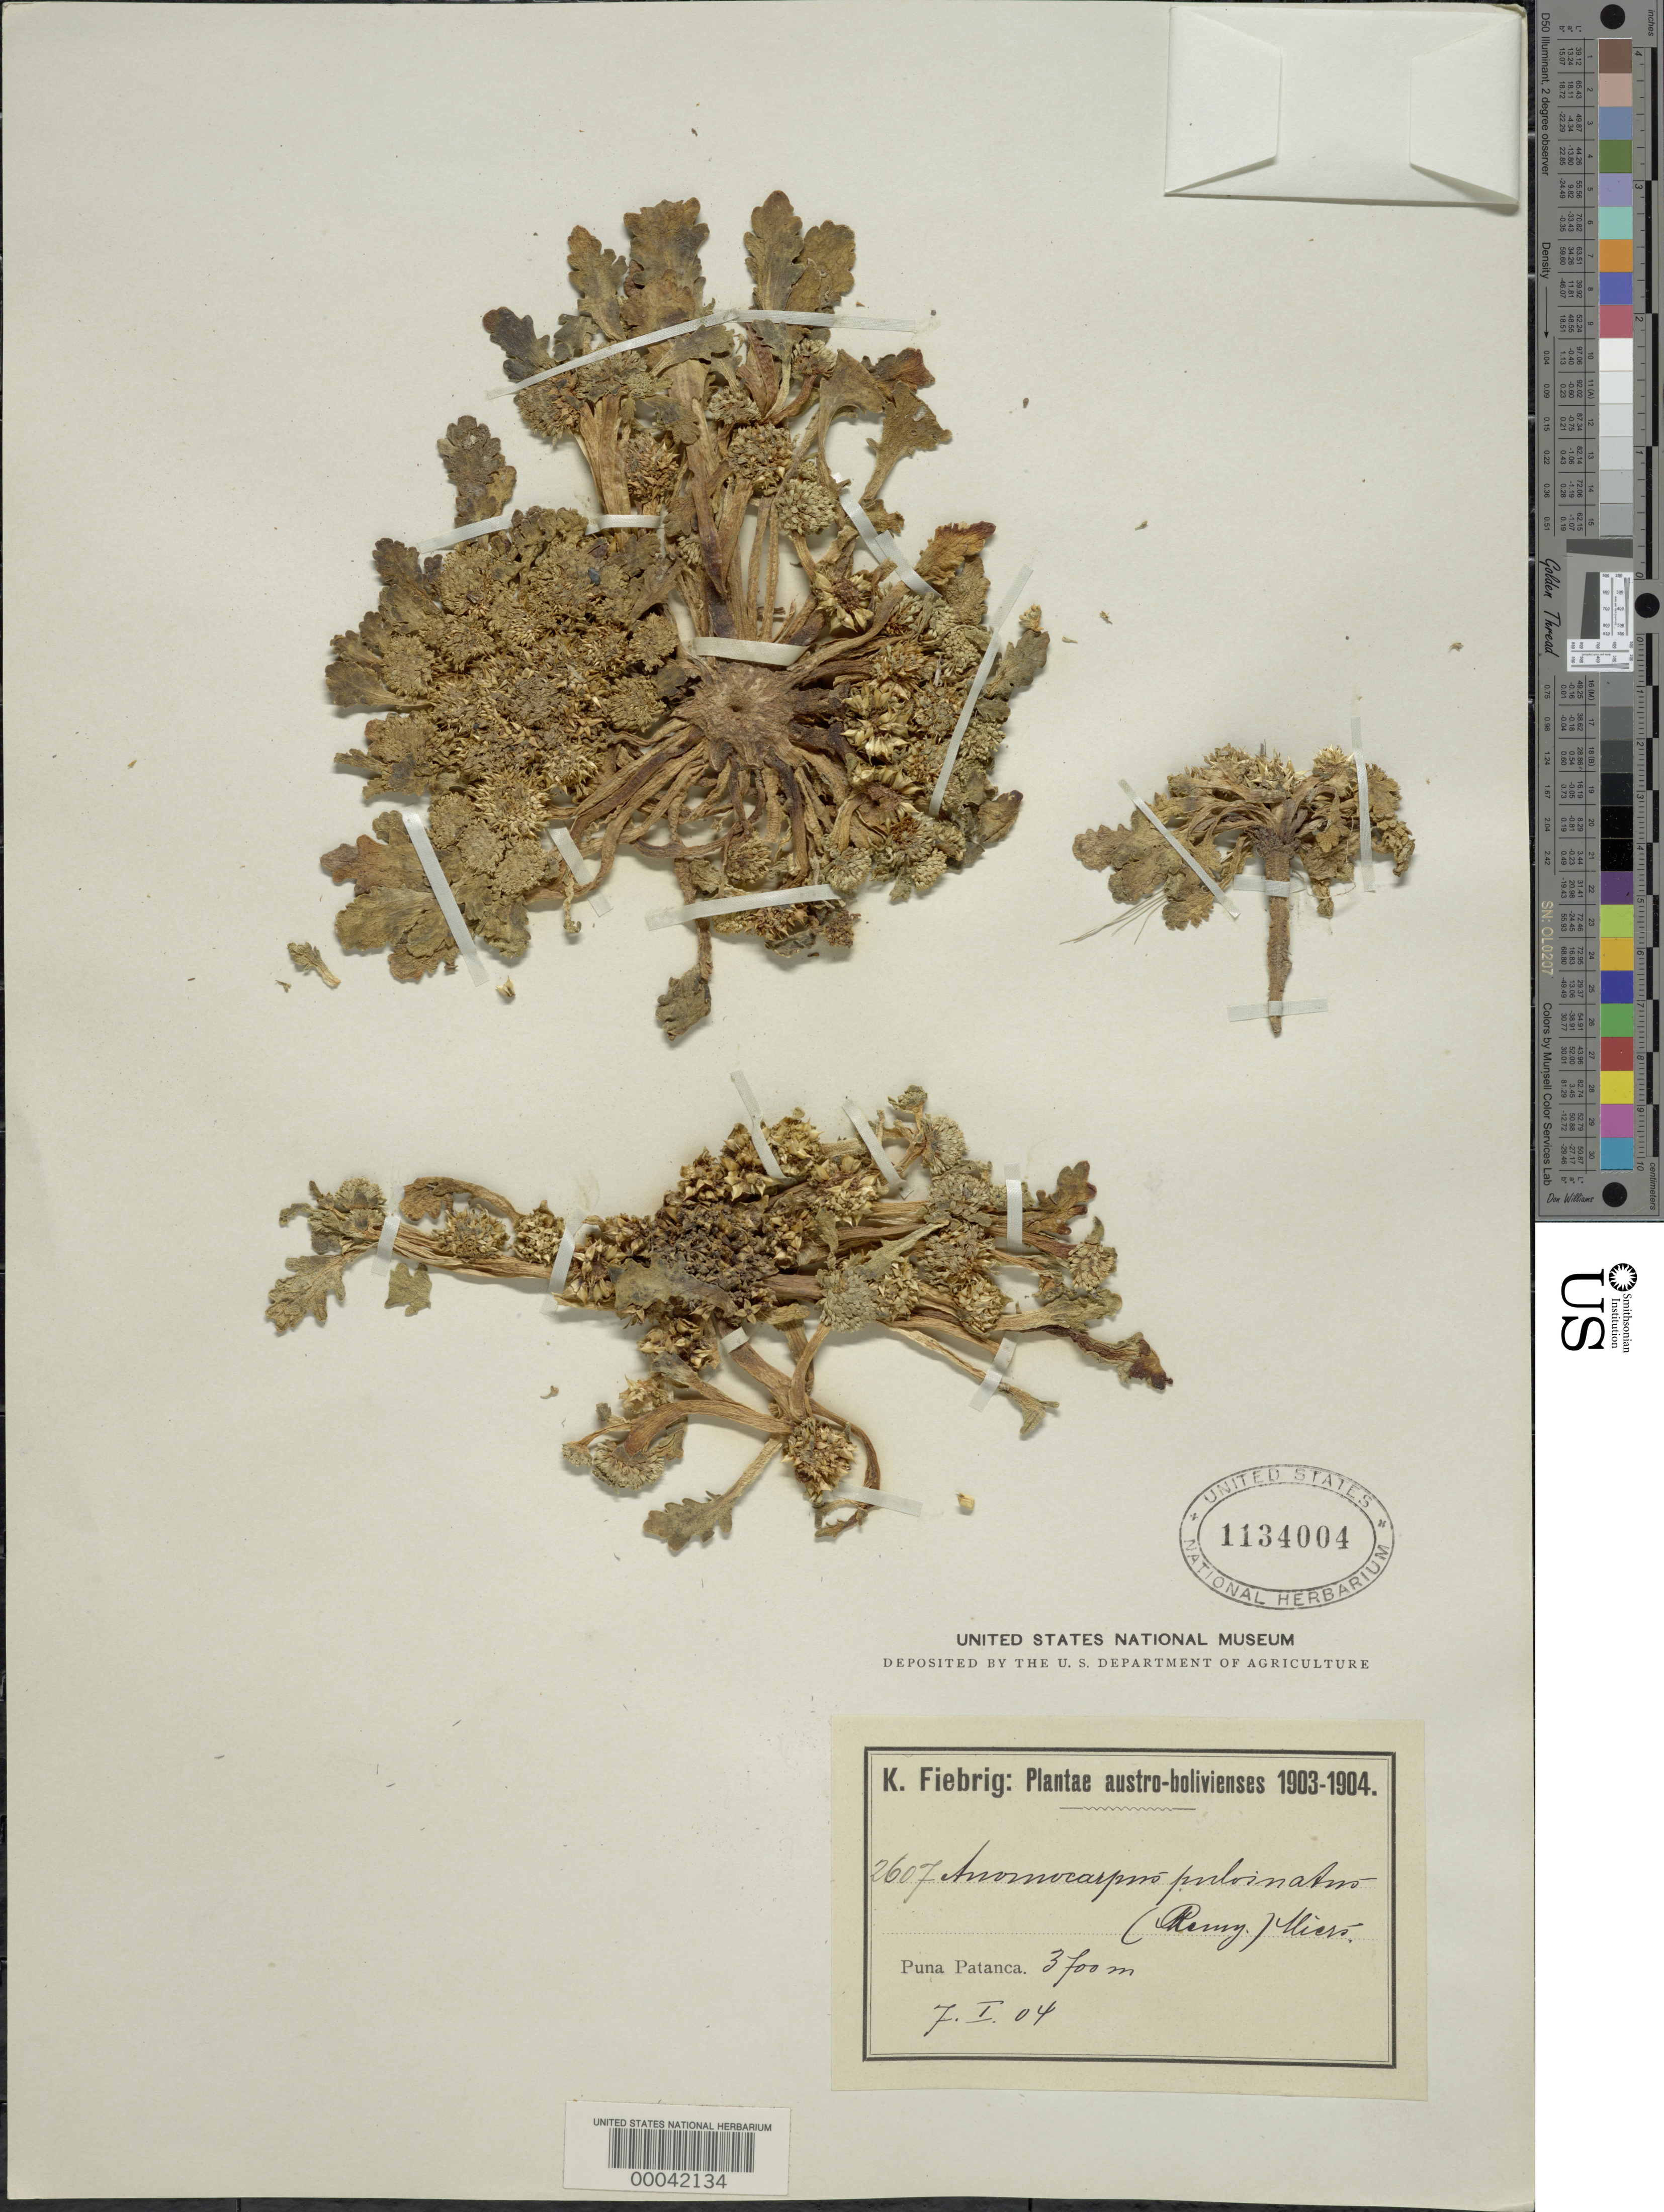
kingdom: Plantae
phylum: Tracheophyta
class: Magnoliopsida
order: Asterales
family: Calyceraceae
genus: Calycera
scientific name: Calycera pulvinata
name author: J. Rémy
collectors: K. Fiebrig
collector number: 2607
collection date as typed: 07 Jan 1904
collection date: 1904-01-07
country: Bolivia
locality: Mapiri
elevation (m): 3700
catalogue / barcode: US 1134004